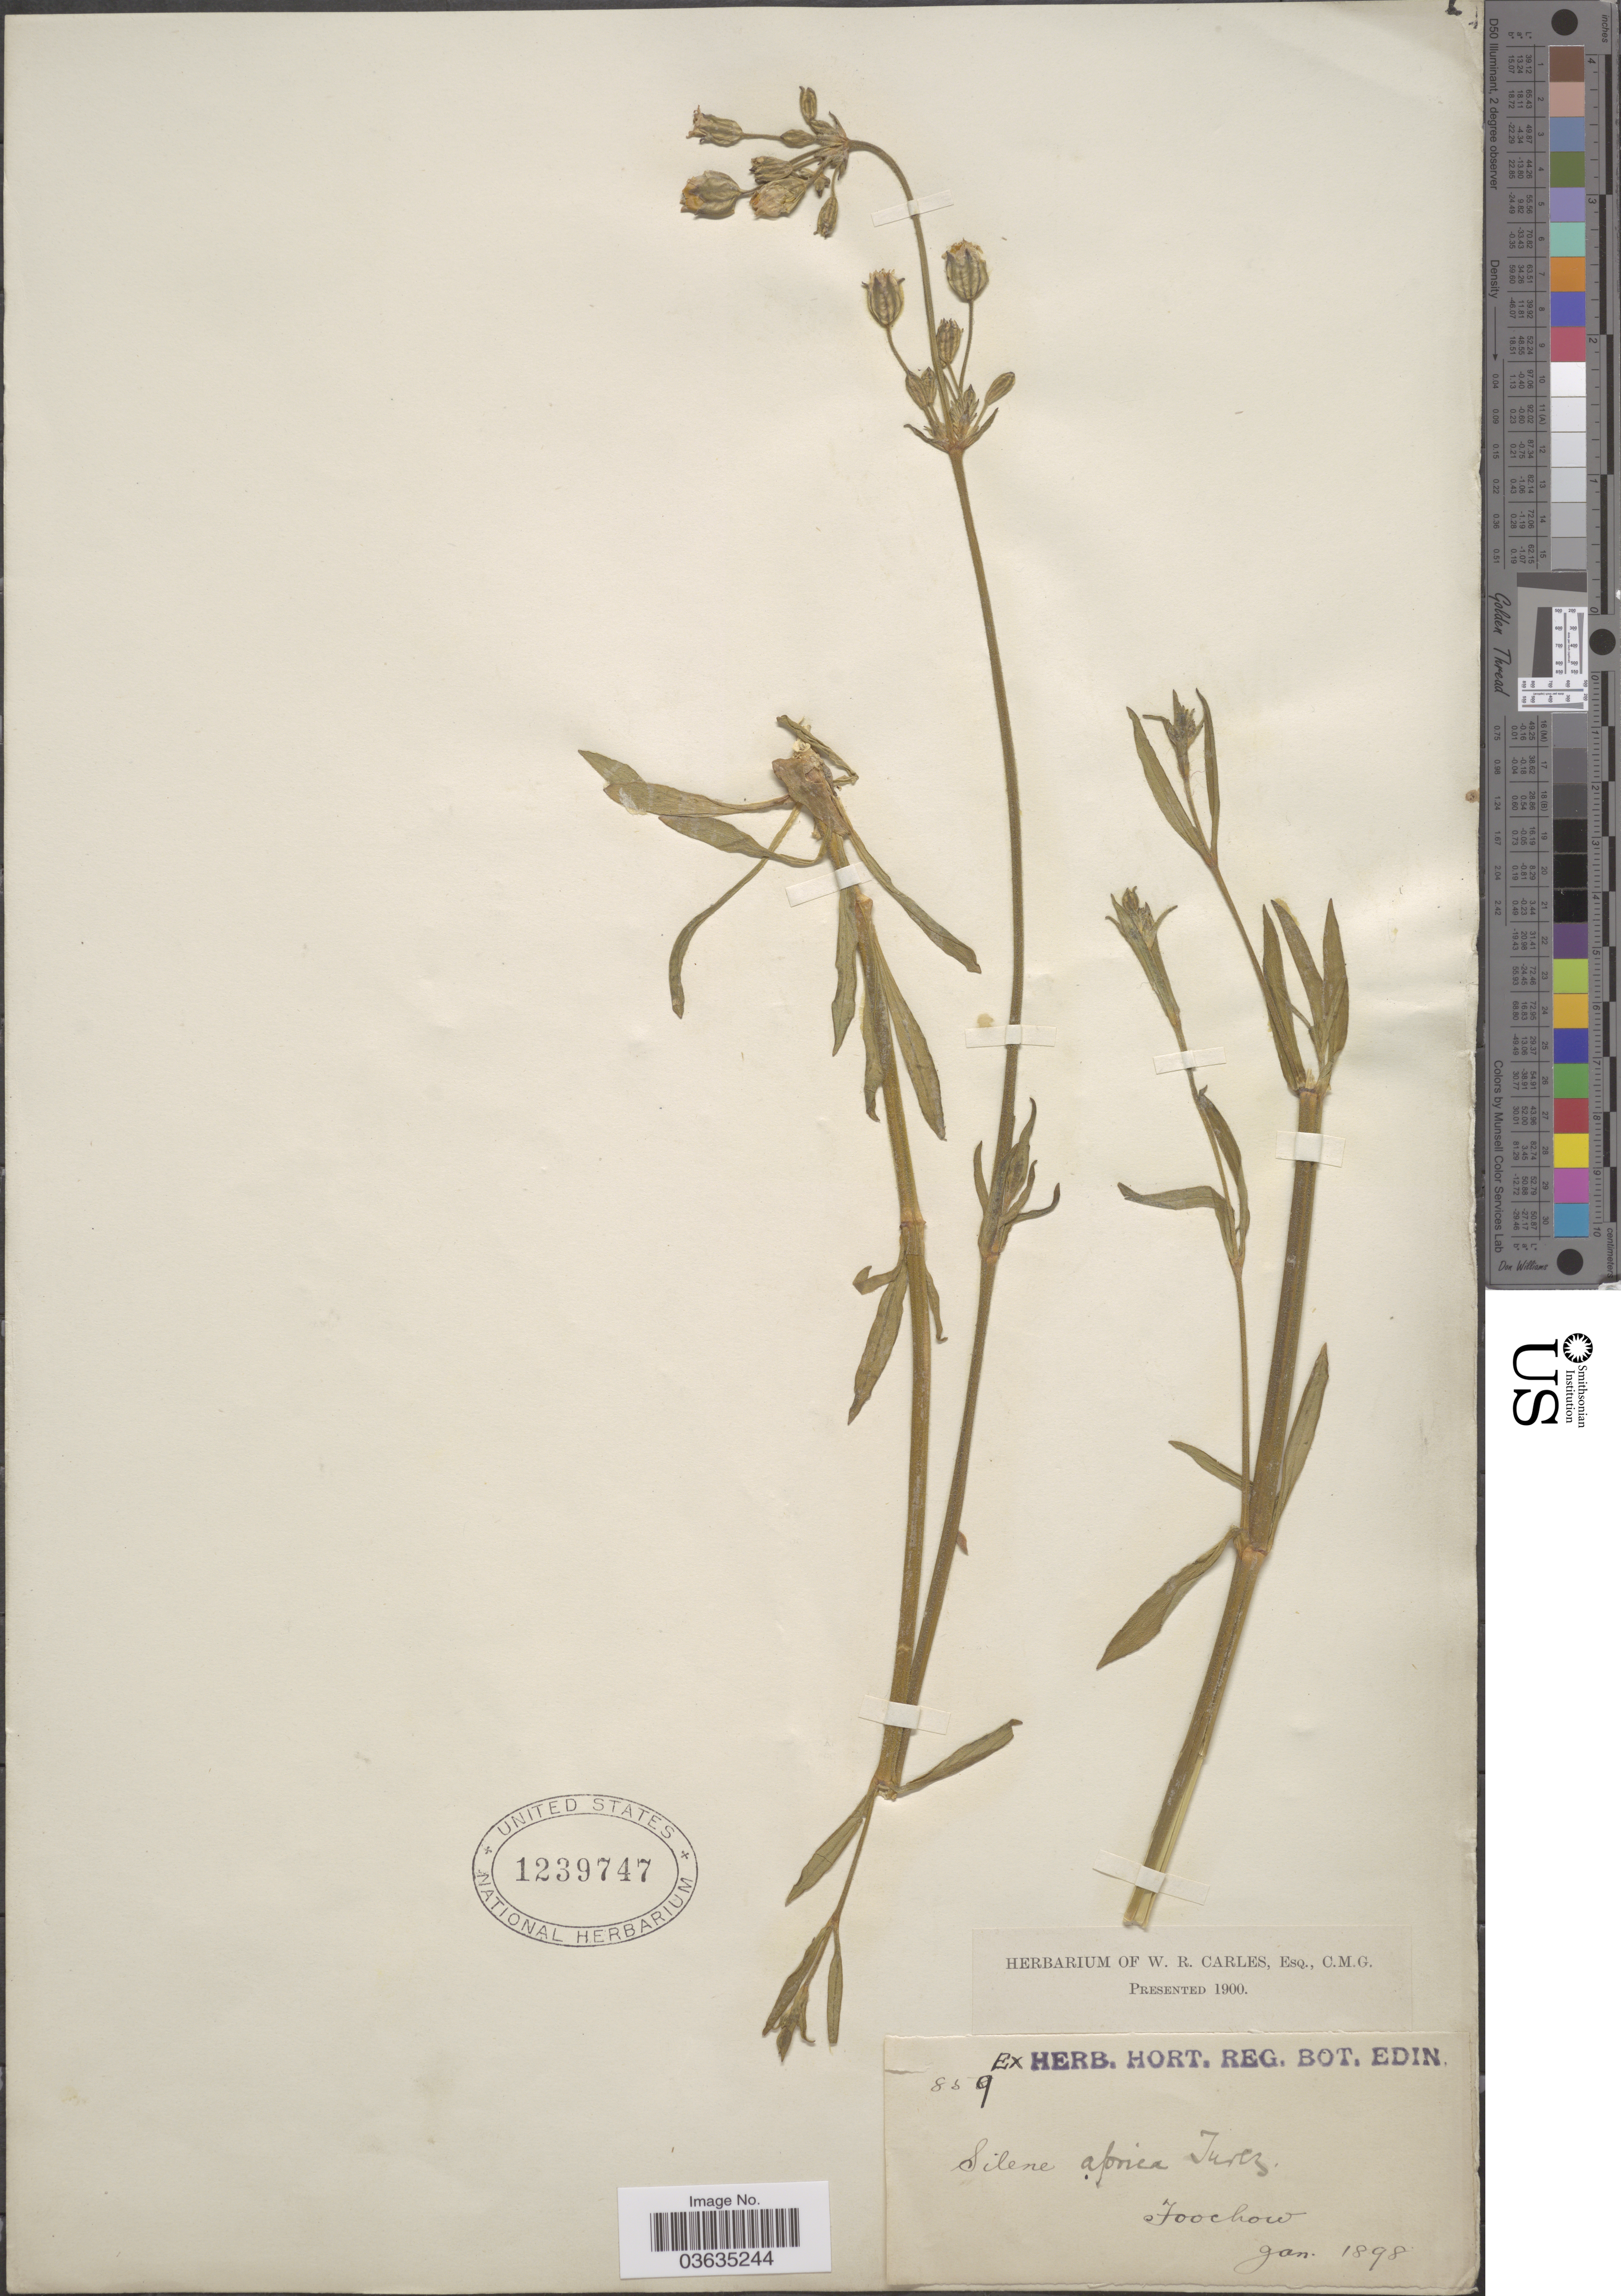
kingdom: Plantae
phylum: Tracheophyta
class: Magnoliopsida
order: Caryophyllales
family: Caryophyllaceae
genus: Silene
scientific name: Silene aprica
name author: Turcz. ex Fisch. & C.A. Mey.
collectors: Royal Botanic Garden Edinburgh, Scotland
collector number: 859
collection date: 1898-01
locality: Foochow.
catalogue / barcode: US 1239747